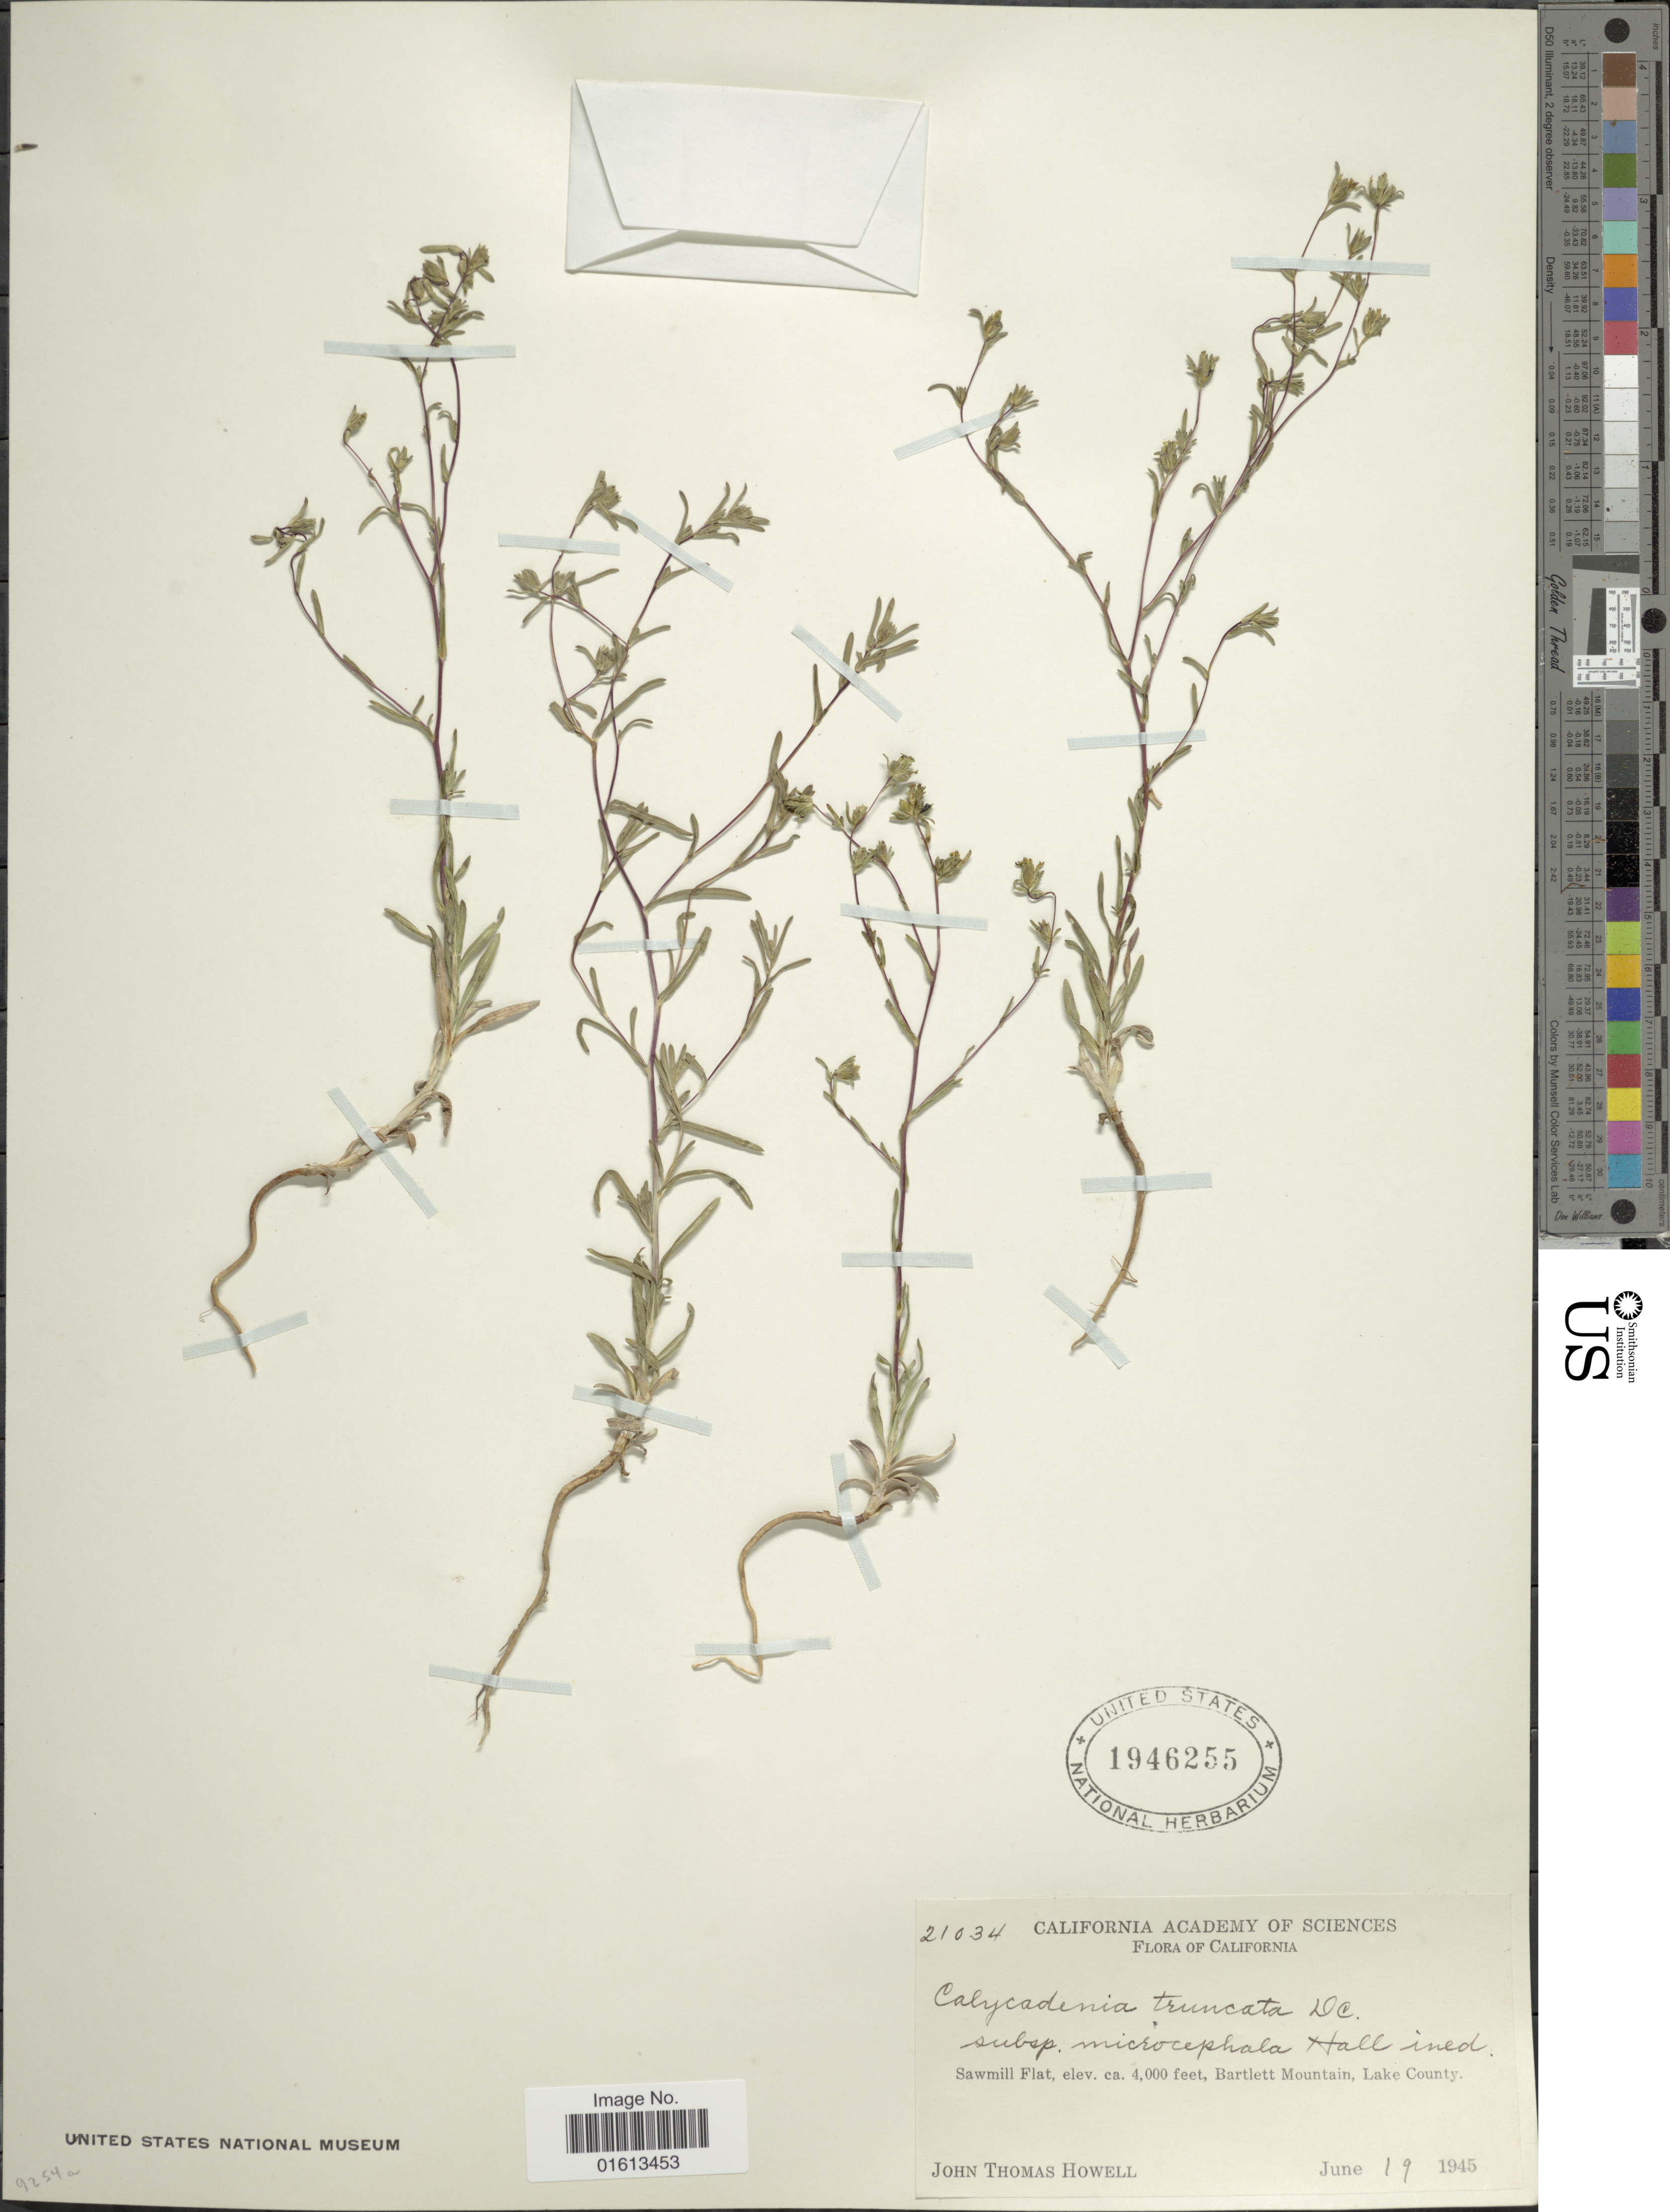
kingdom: Plantae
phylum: Tracheophyta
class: Magnoliopsida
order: Asterales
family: Asteraceae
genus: Calycadenia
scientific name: Calycadenia truncata subsp. truncata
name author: DC.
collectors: J. T. Howell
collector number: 21034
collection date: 1945-06-19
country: United States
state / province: California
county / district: Lake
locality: Sawmill Flat, Bartlett Mountain, Lake County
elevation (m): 1219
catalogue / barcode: US 1946255